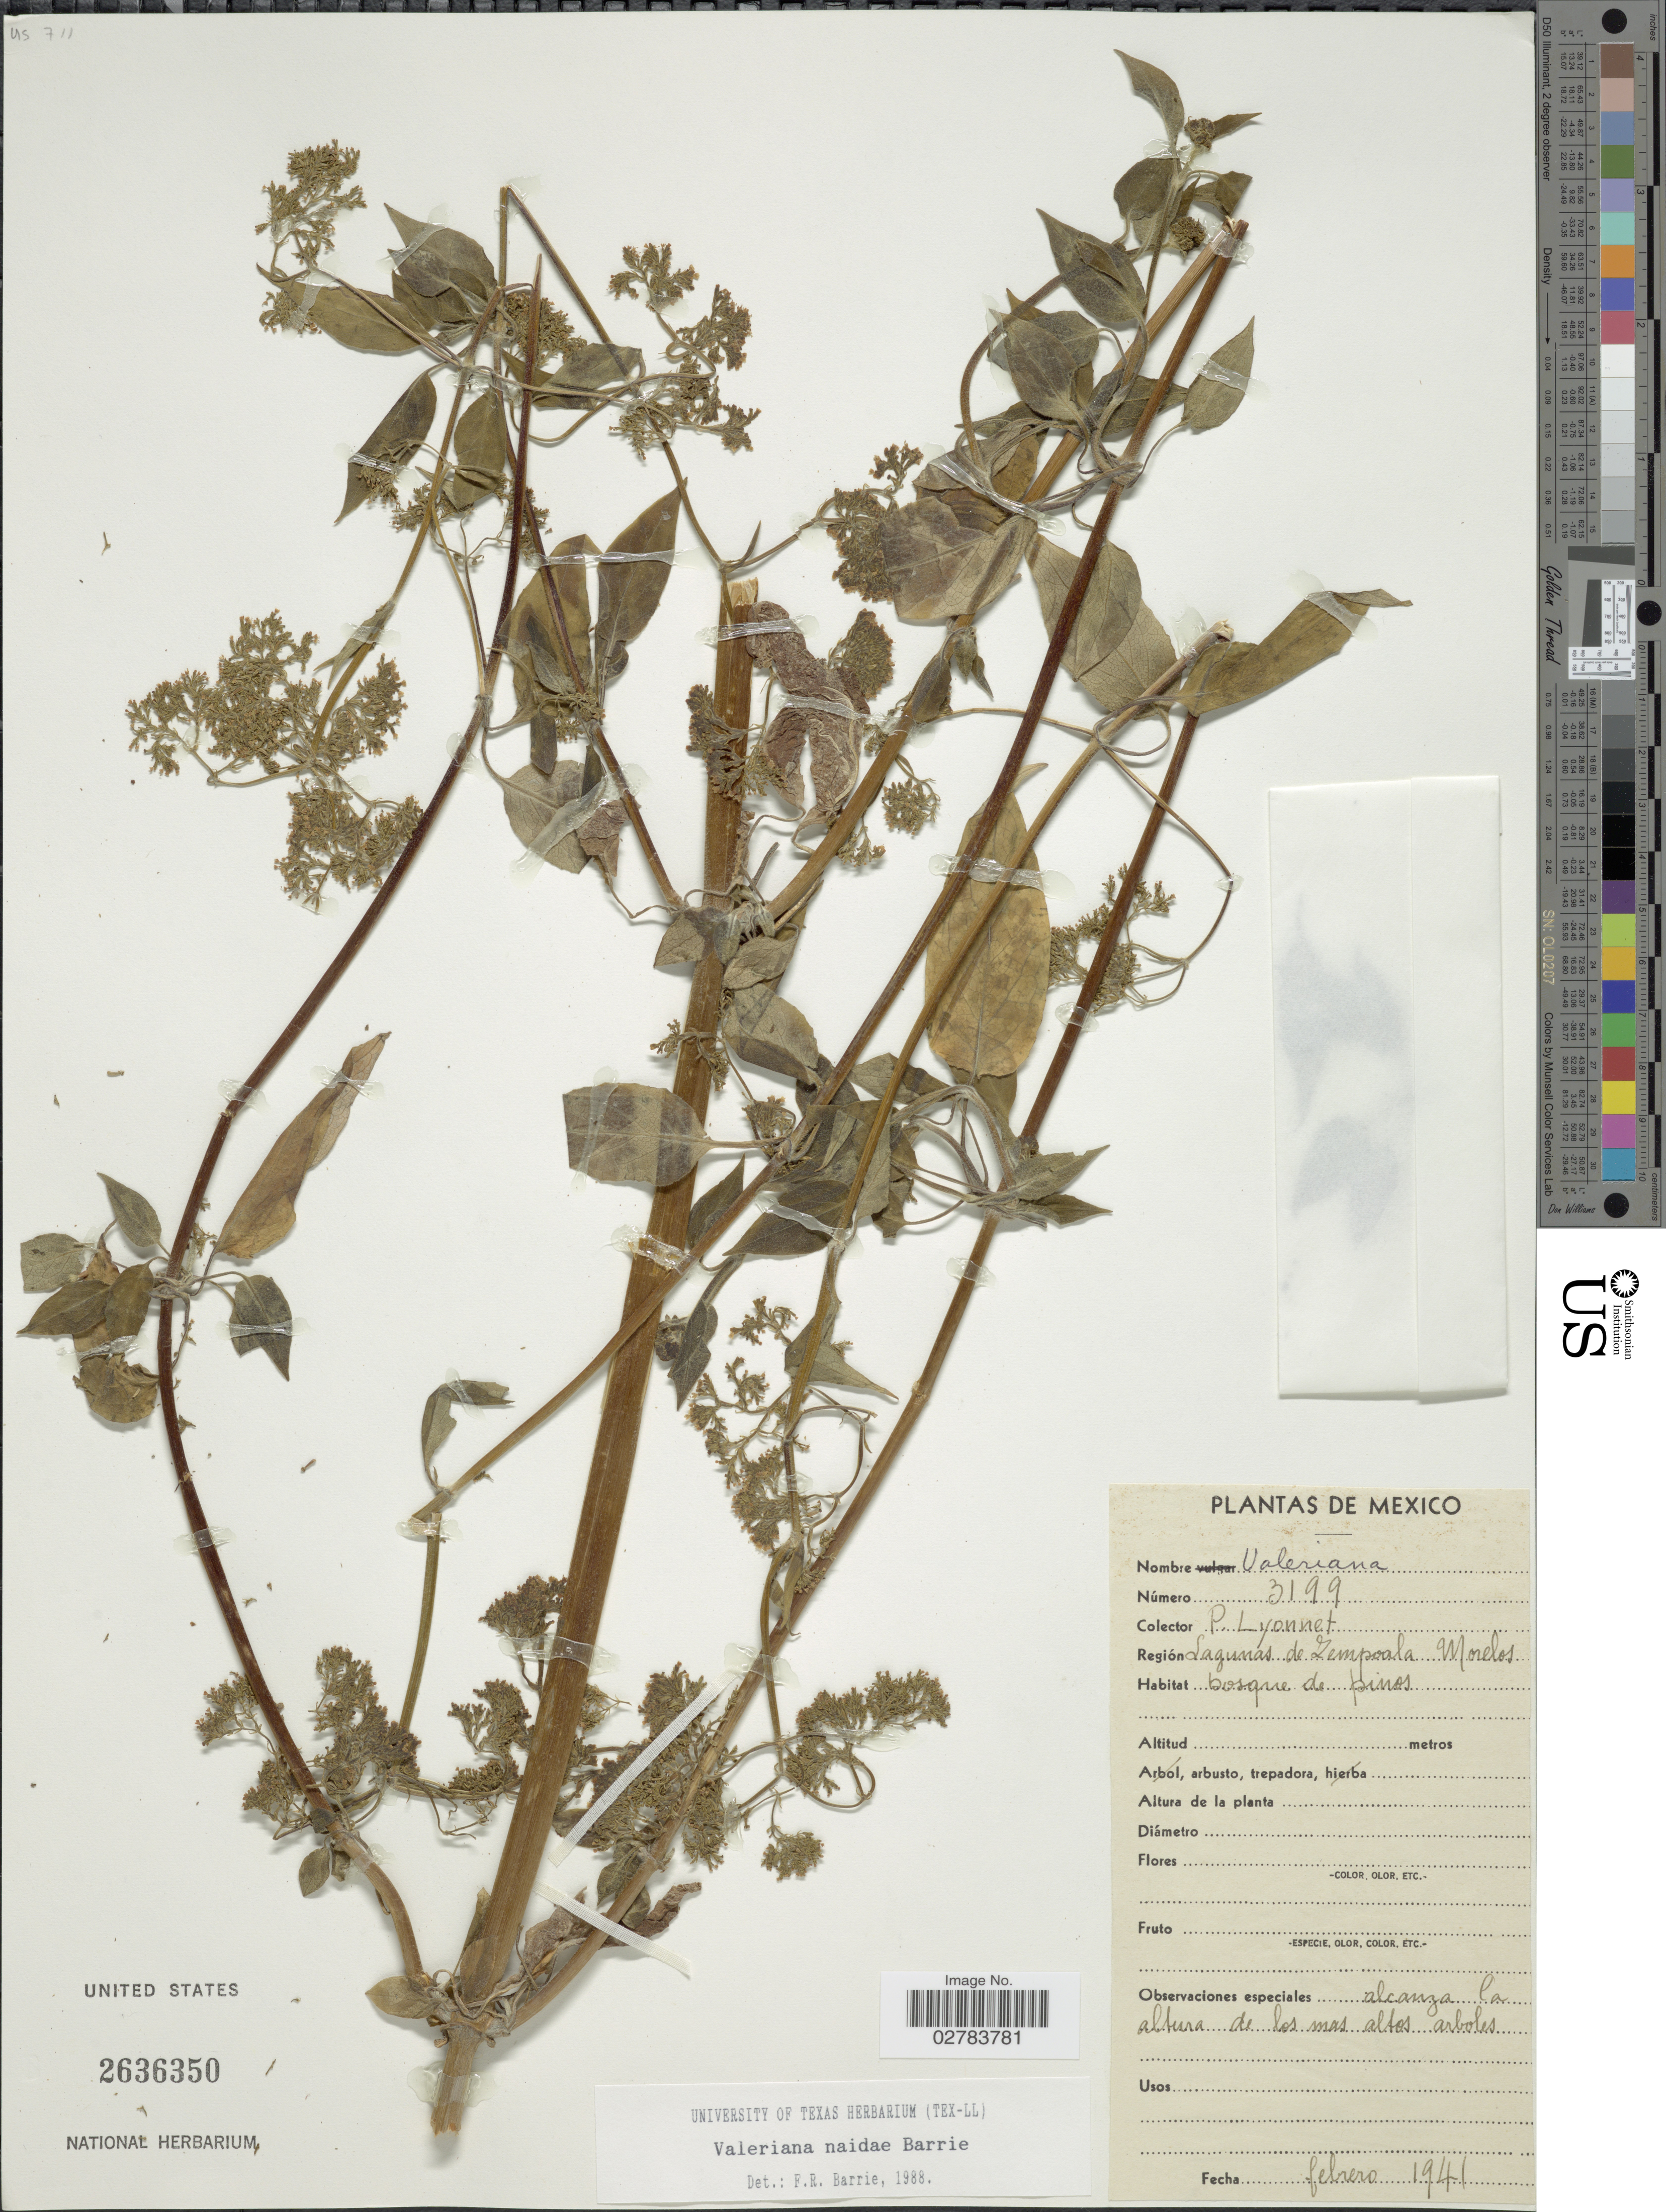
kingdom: Plantae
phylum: Tracheophyta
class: Magnoliopsida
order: Dipsacales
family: Caprifoliaceae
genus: Valeriana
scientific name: Valeriana naidae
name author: Barrie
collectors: P. Lyonnet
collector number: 3199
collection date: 1941-02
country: Mexico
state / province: Morelos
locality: Lagunas de Zempoala.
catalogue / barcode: US 2636350